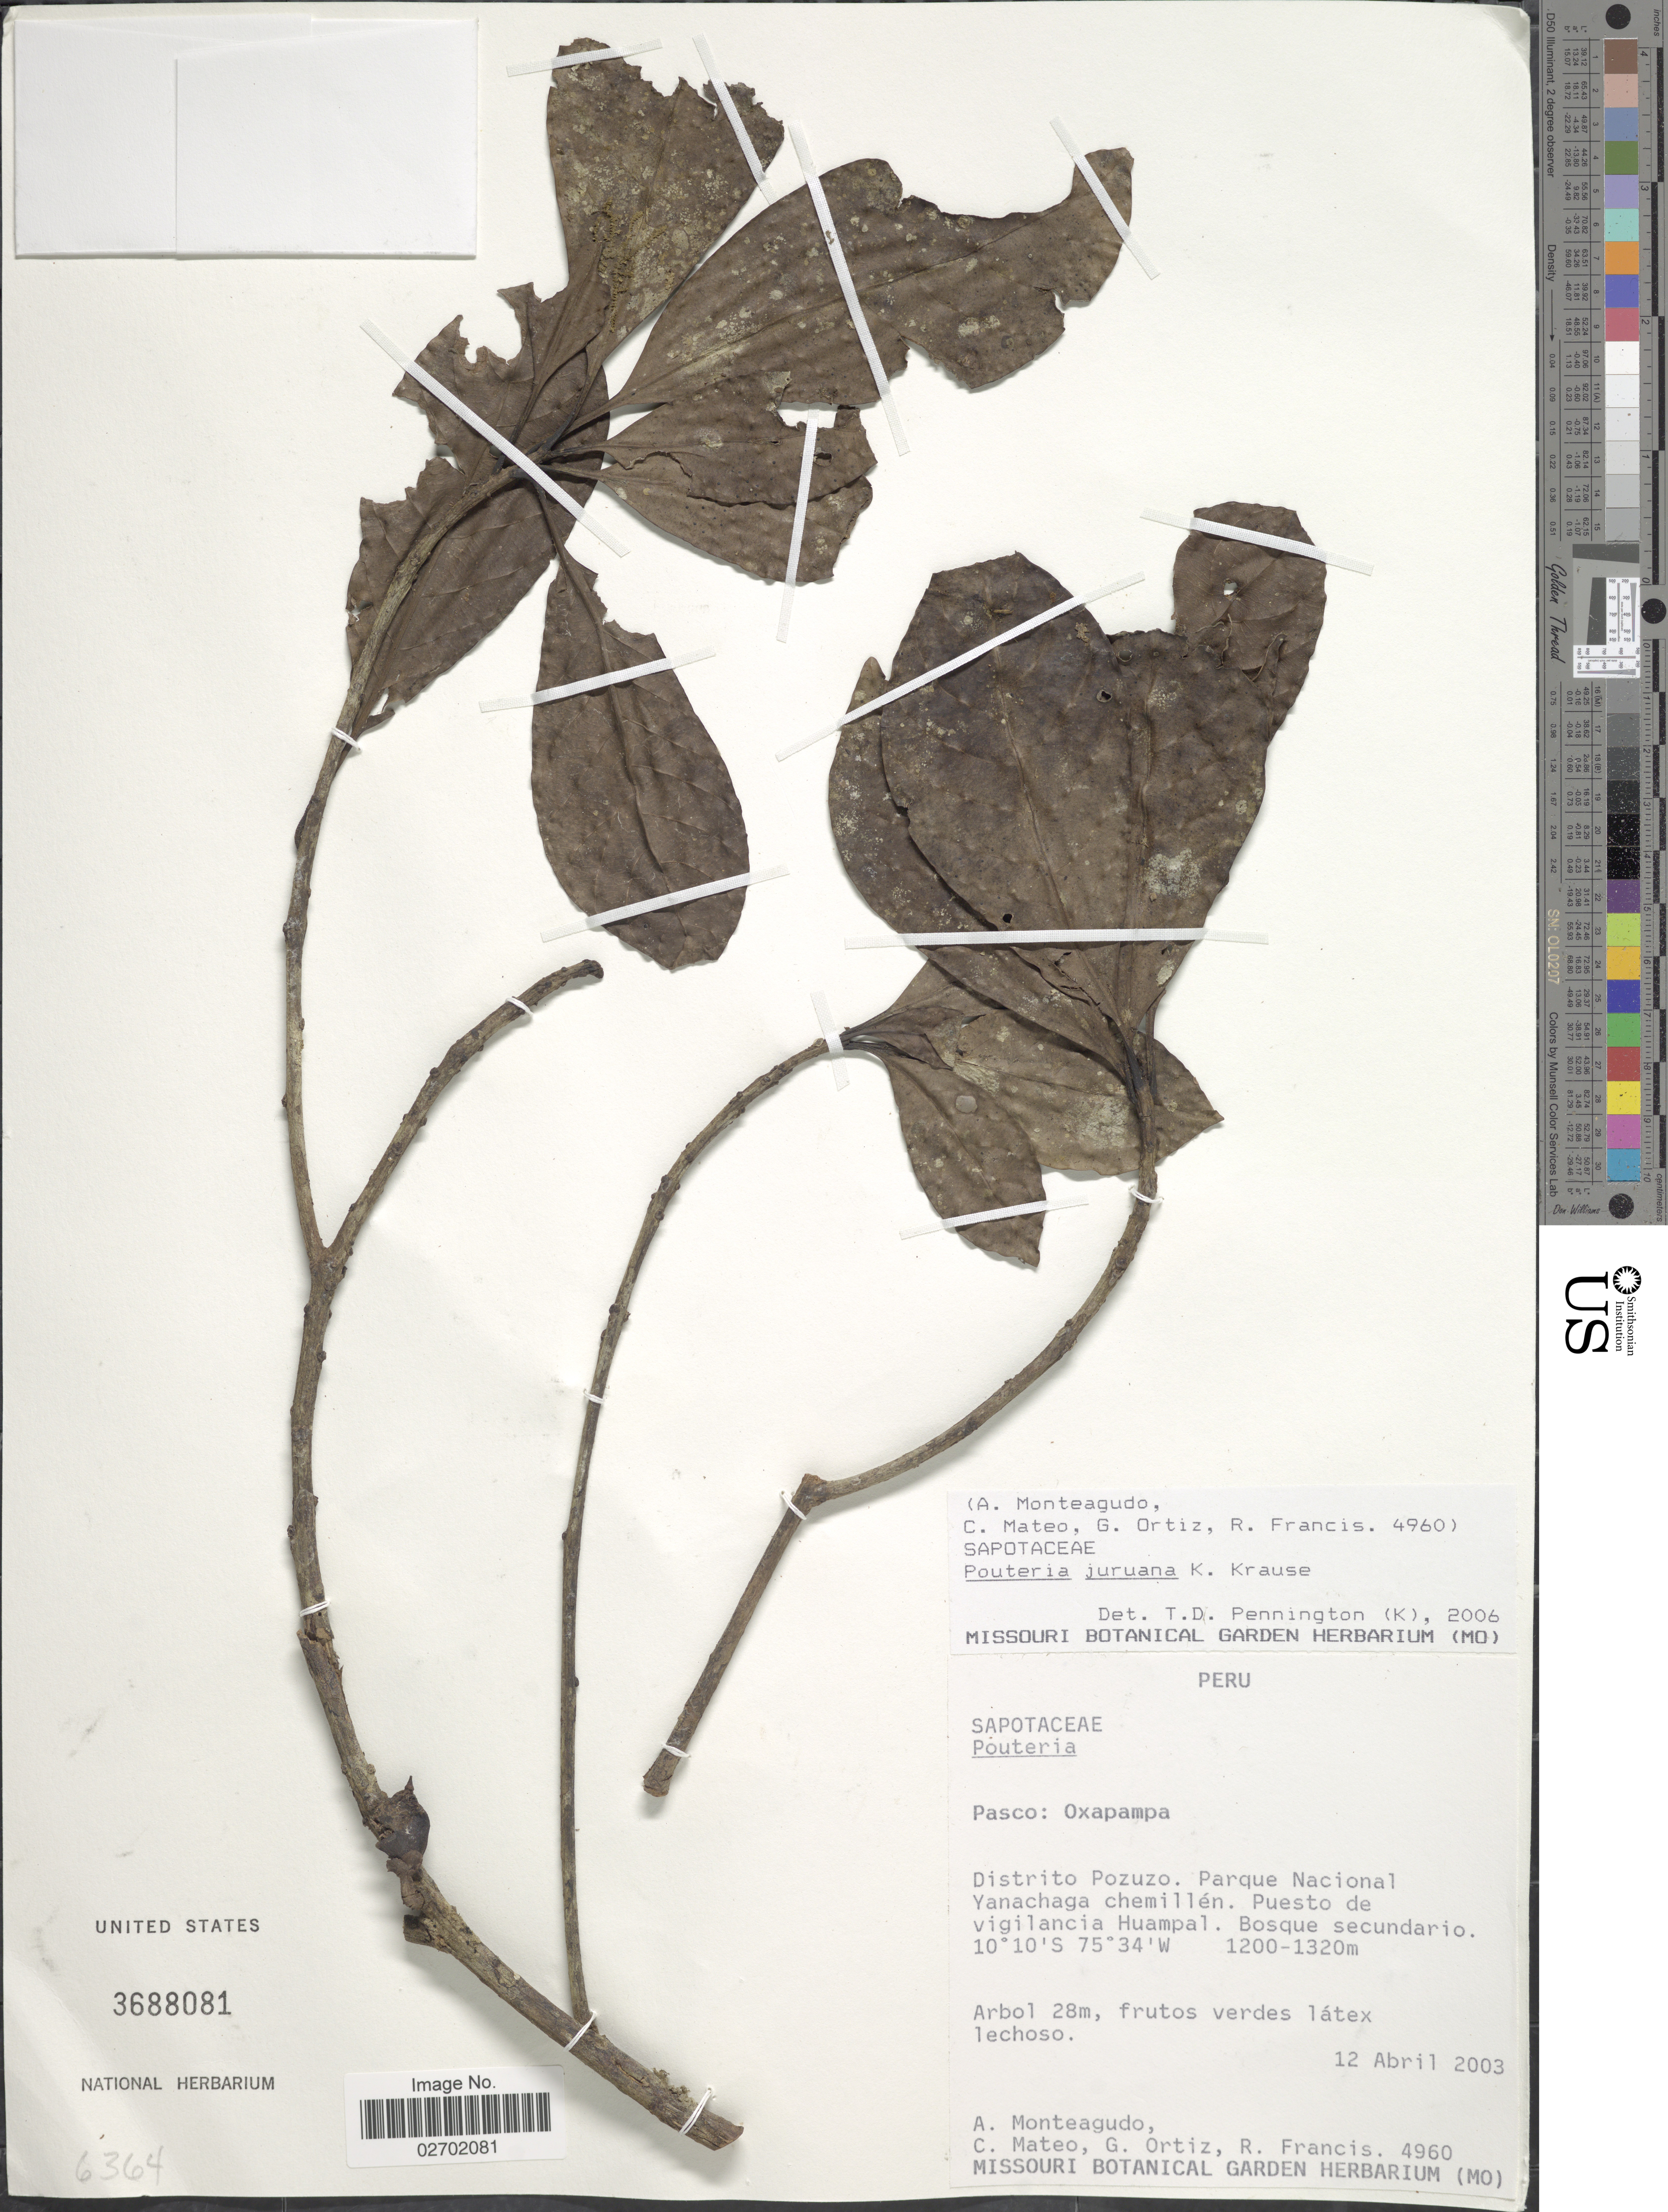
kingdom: Plantae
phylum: Tracheophyta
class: Magnoliopsida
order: Ericales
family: Sapotaceae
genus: Pouteria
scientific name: Pouteria juruana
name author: K. Krause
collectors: A. Monteagudo, C. Mateo, G. Ortiz & R. Francis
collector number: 4960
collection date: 2003-04-12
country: Peru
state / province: Pasco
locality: Oxapampa, Distrito Pozuzo. Parque Nacional Yanachaga chemillén. Puesto de vigilancia Huampal. Bosque secudario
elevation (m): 1200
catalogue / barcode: US 3688081